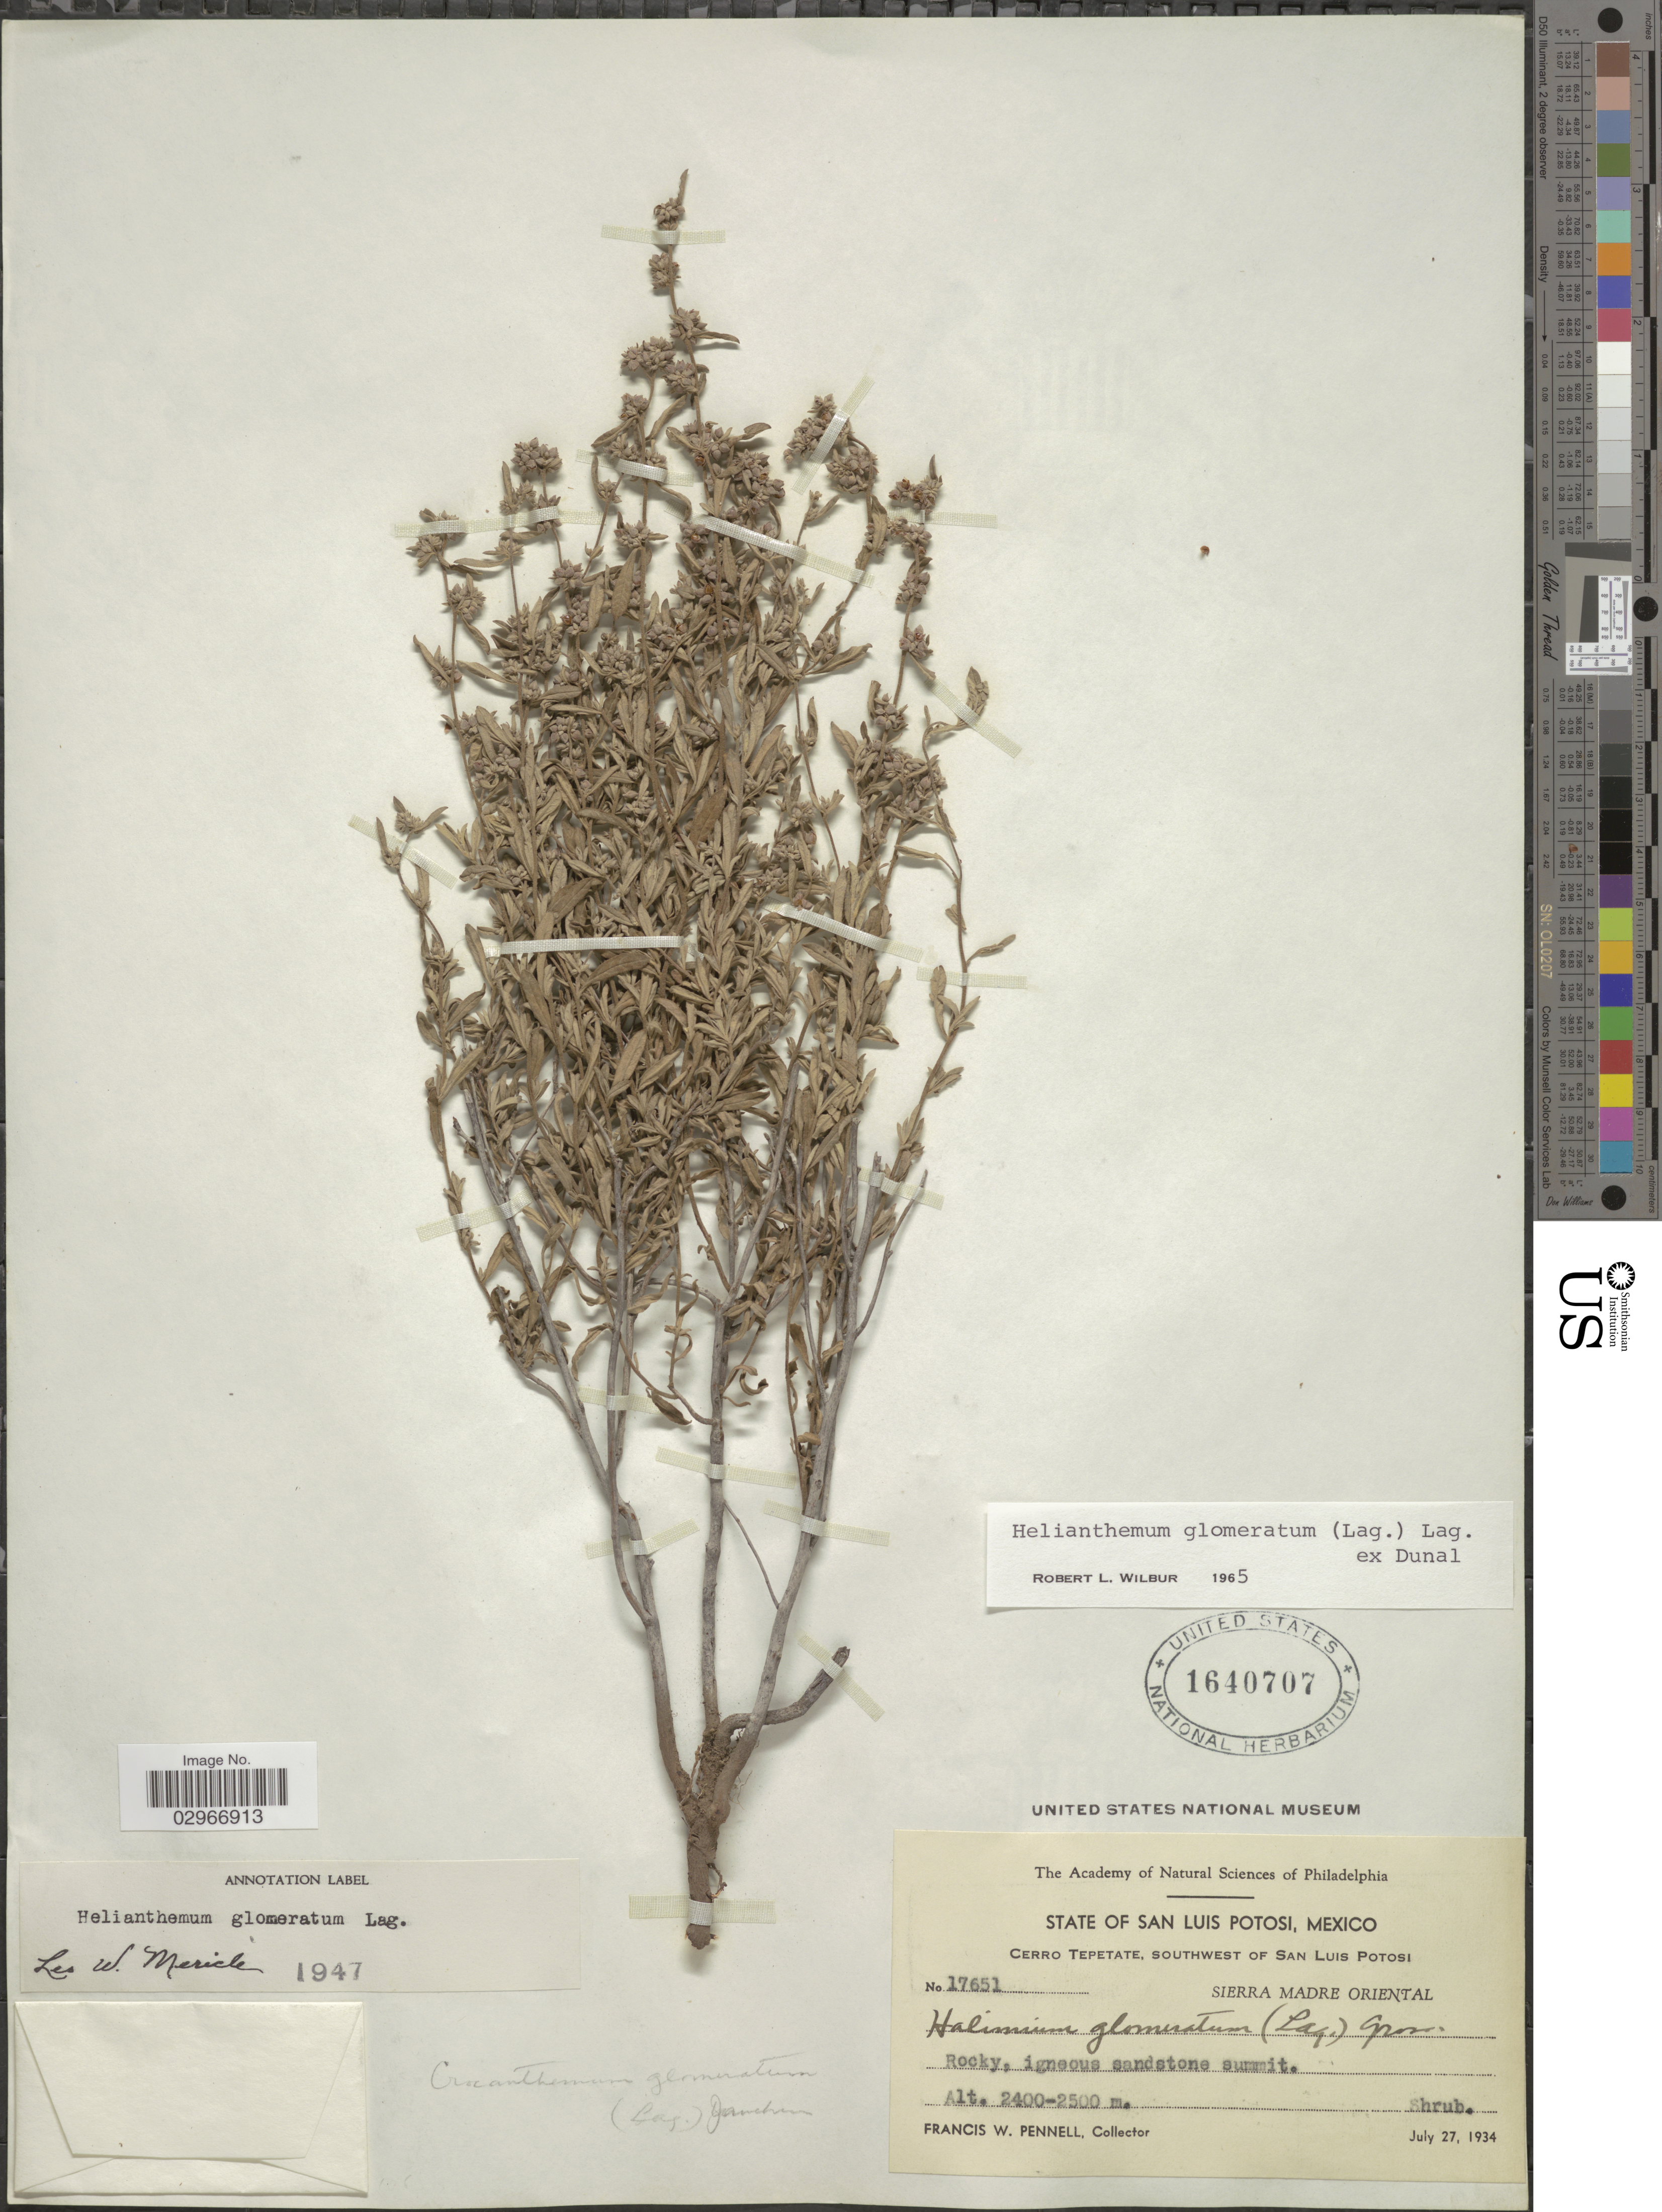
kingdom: Plantae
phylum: Tracheophyta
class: Magnoliopsida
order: Malvales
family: Cistaceae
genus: Helianthemum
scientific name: Helianthemum glomeratum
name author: (Lag.) Lag. ex Dunal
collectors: F. W. Pennell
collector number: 17651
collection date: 1934-07-27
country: Mexico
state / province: San Luis Potosí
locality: Cerro Tepetate, Southwest of San Luis Potosi. Sierra Madre Oriental.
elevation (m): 2400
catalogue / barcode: US 1640707